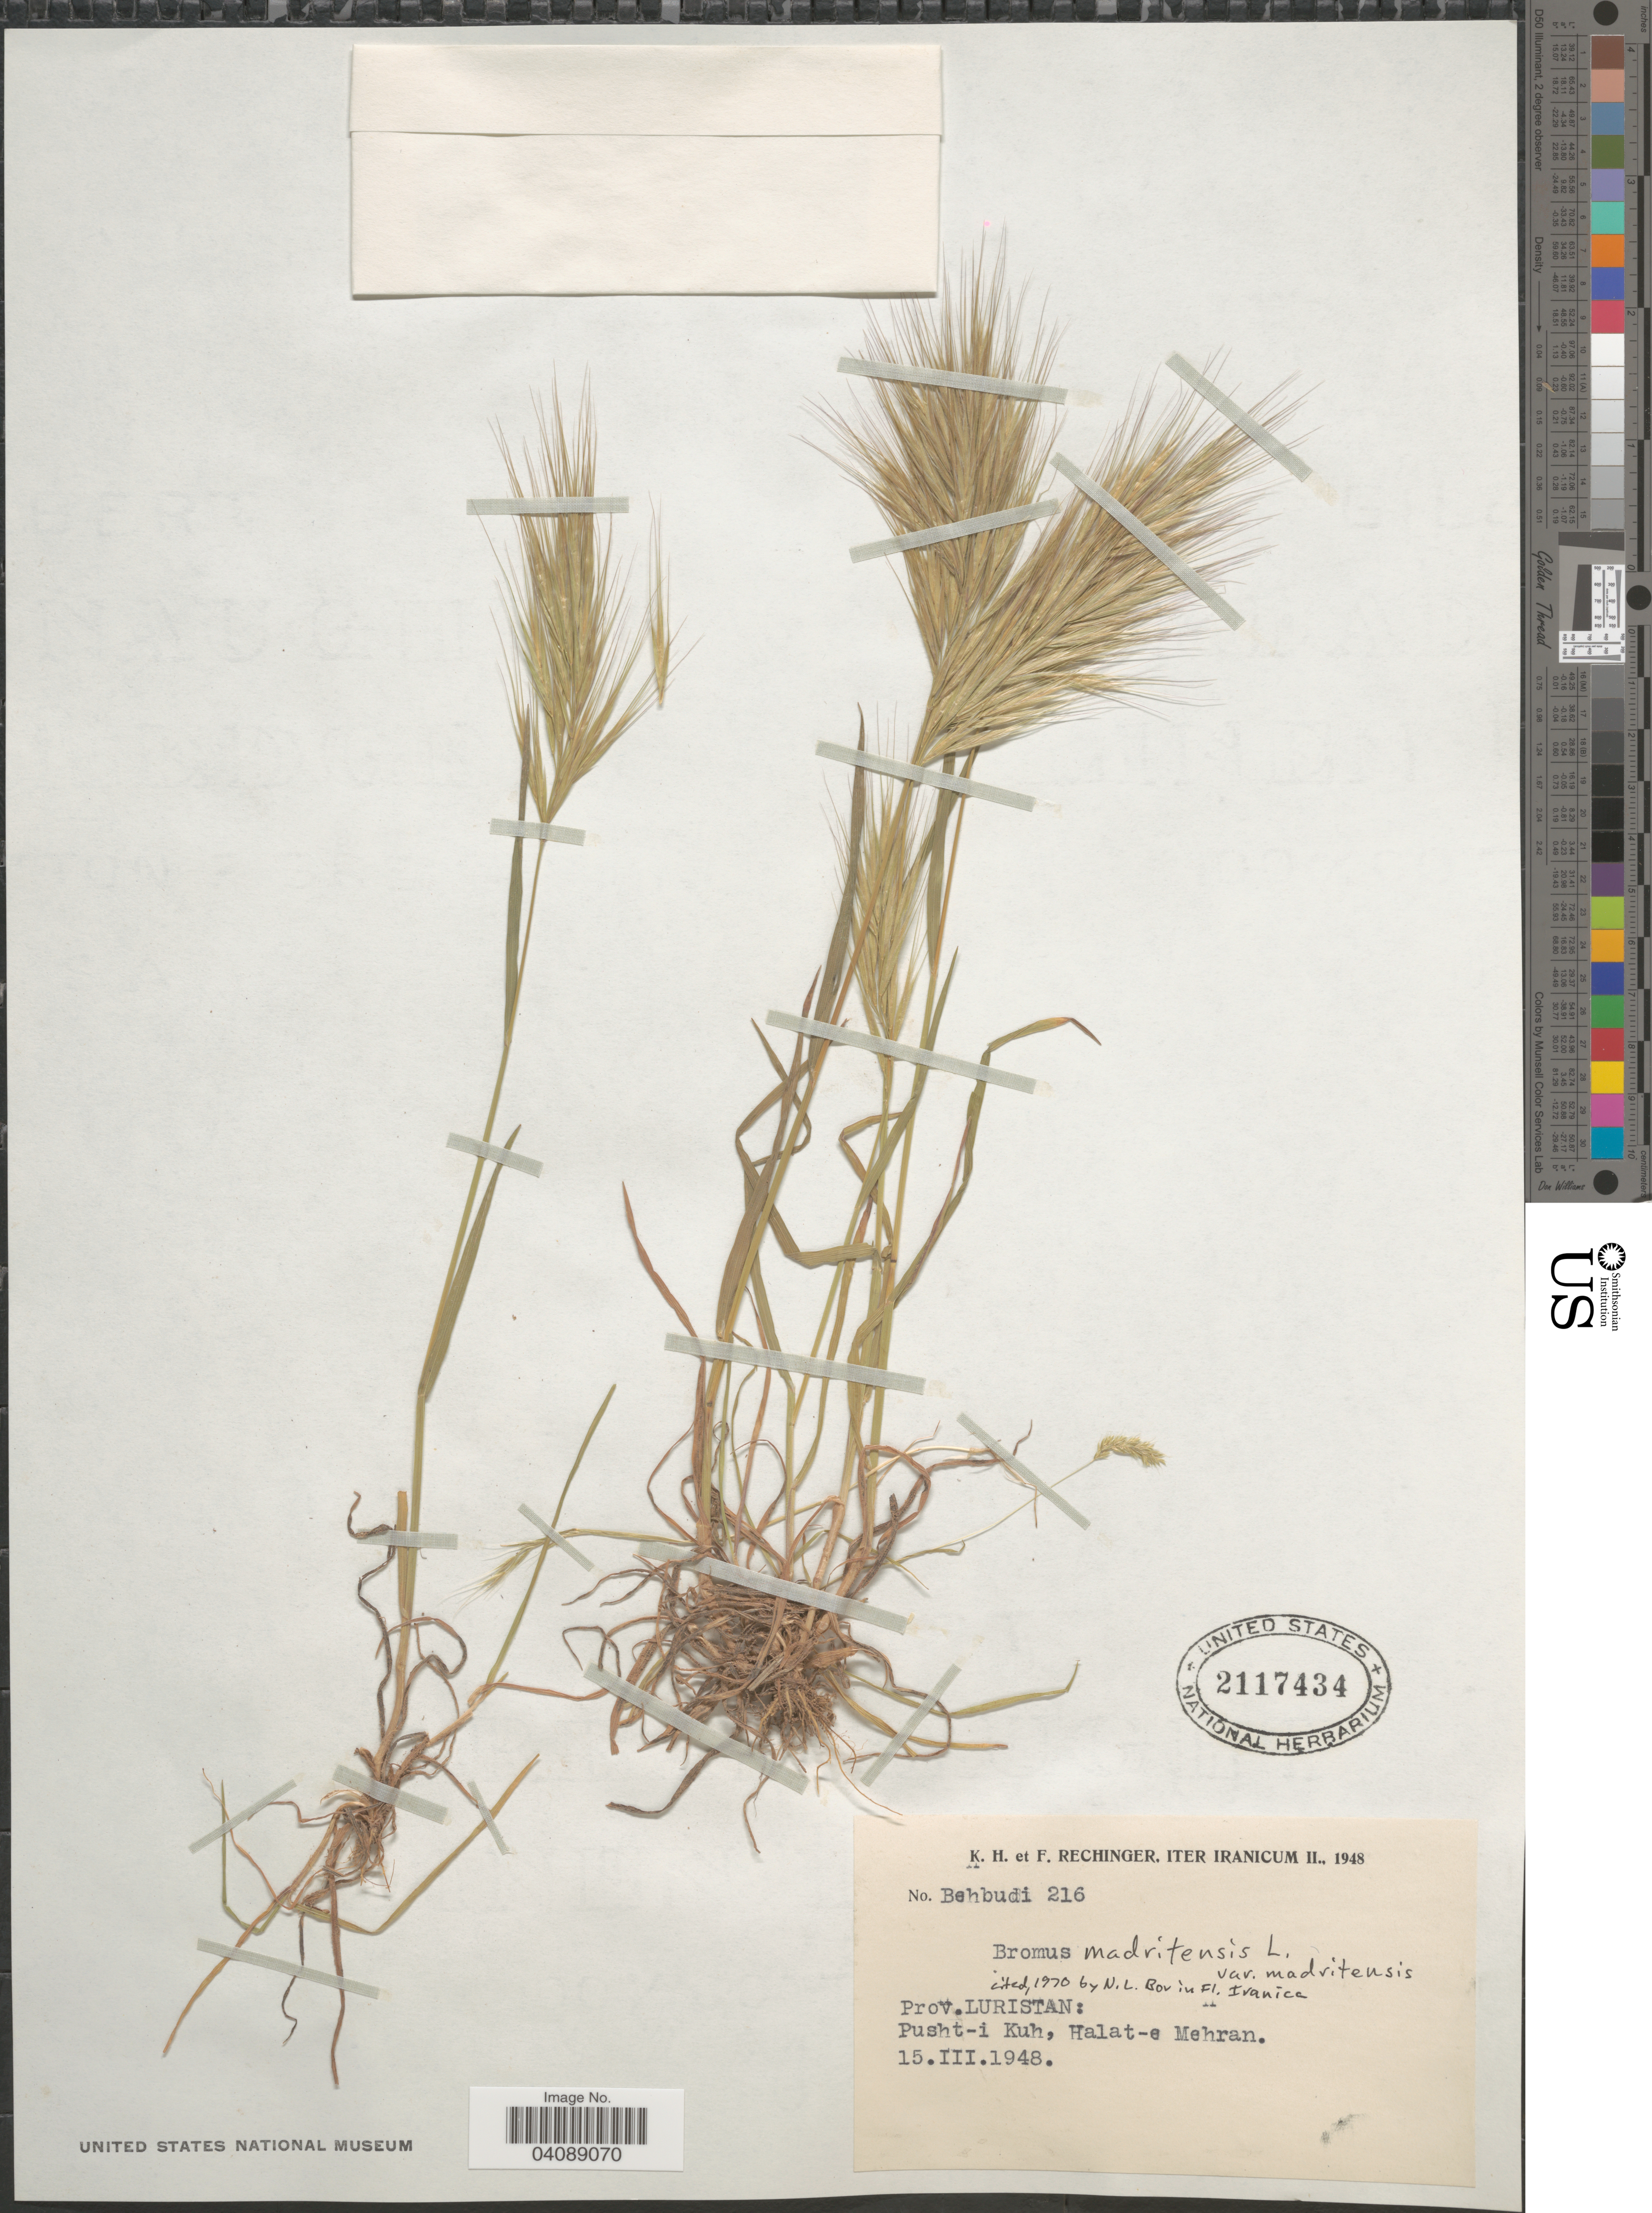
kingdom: Plantae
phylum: Tracheophyta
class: Liliopsida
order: Poales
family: Poaceae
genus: Bromus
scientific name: Bromus madritensis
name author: L.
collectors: K. H. Rechinger & F. Rechinger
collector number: Behbudi216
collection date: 1948-03-15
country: Iran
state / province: Lorestan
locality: Iter Iranicum II., 1948. Prov. Luristan: Pusht-i Kuh, Halat-e Mehran.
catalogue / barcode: US 2117434